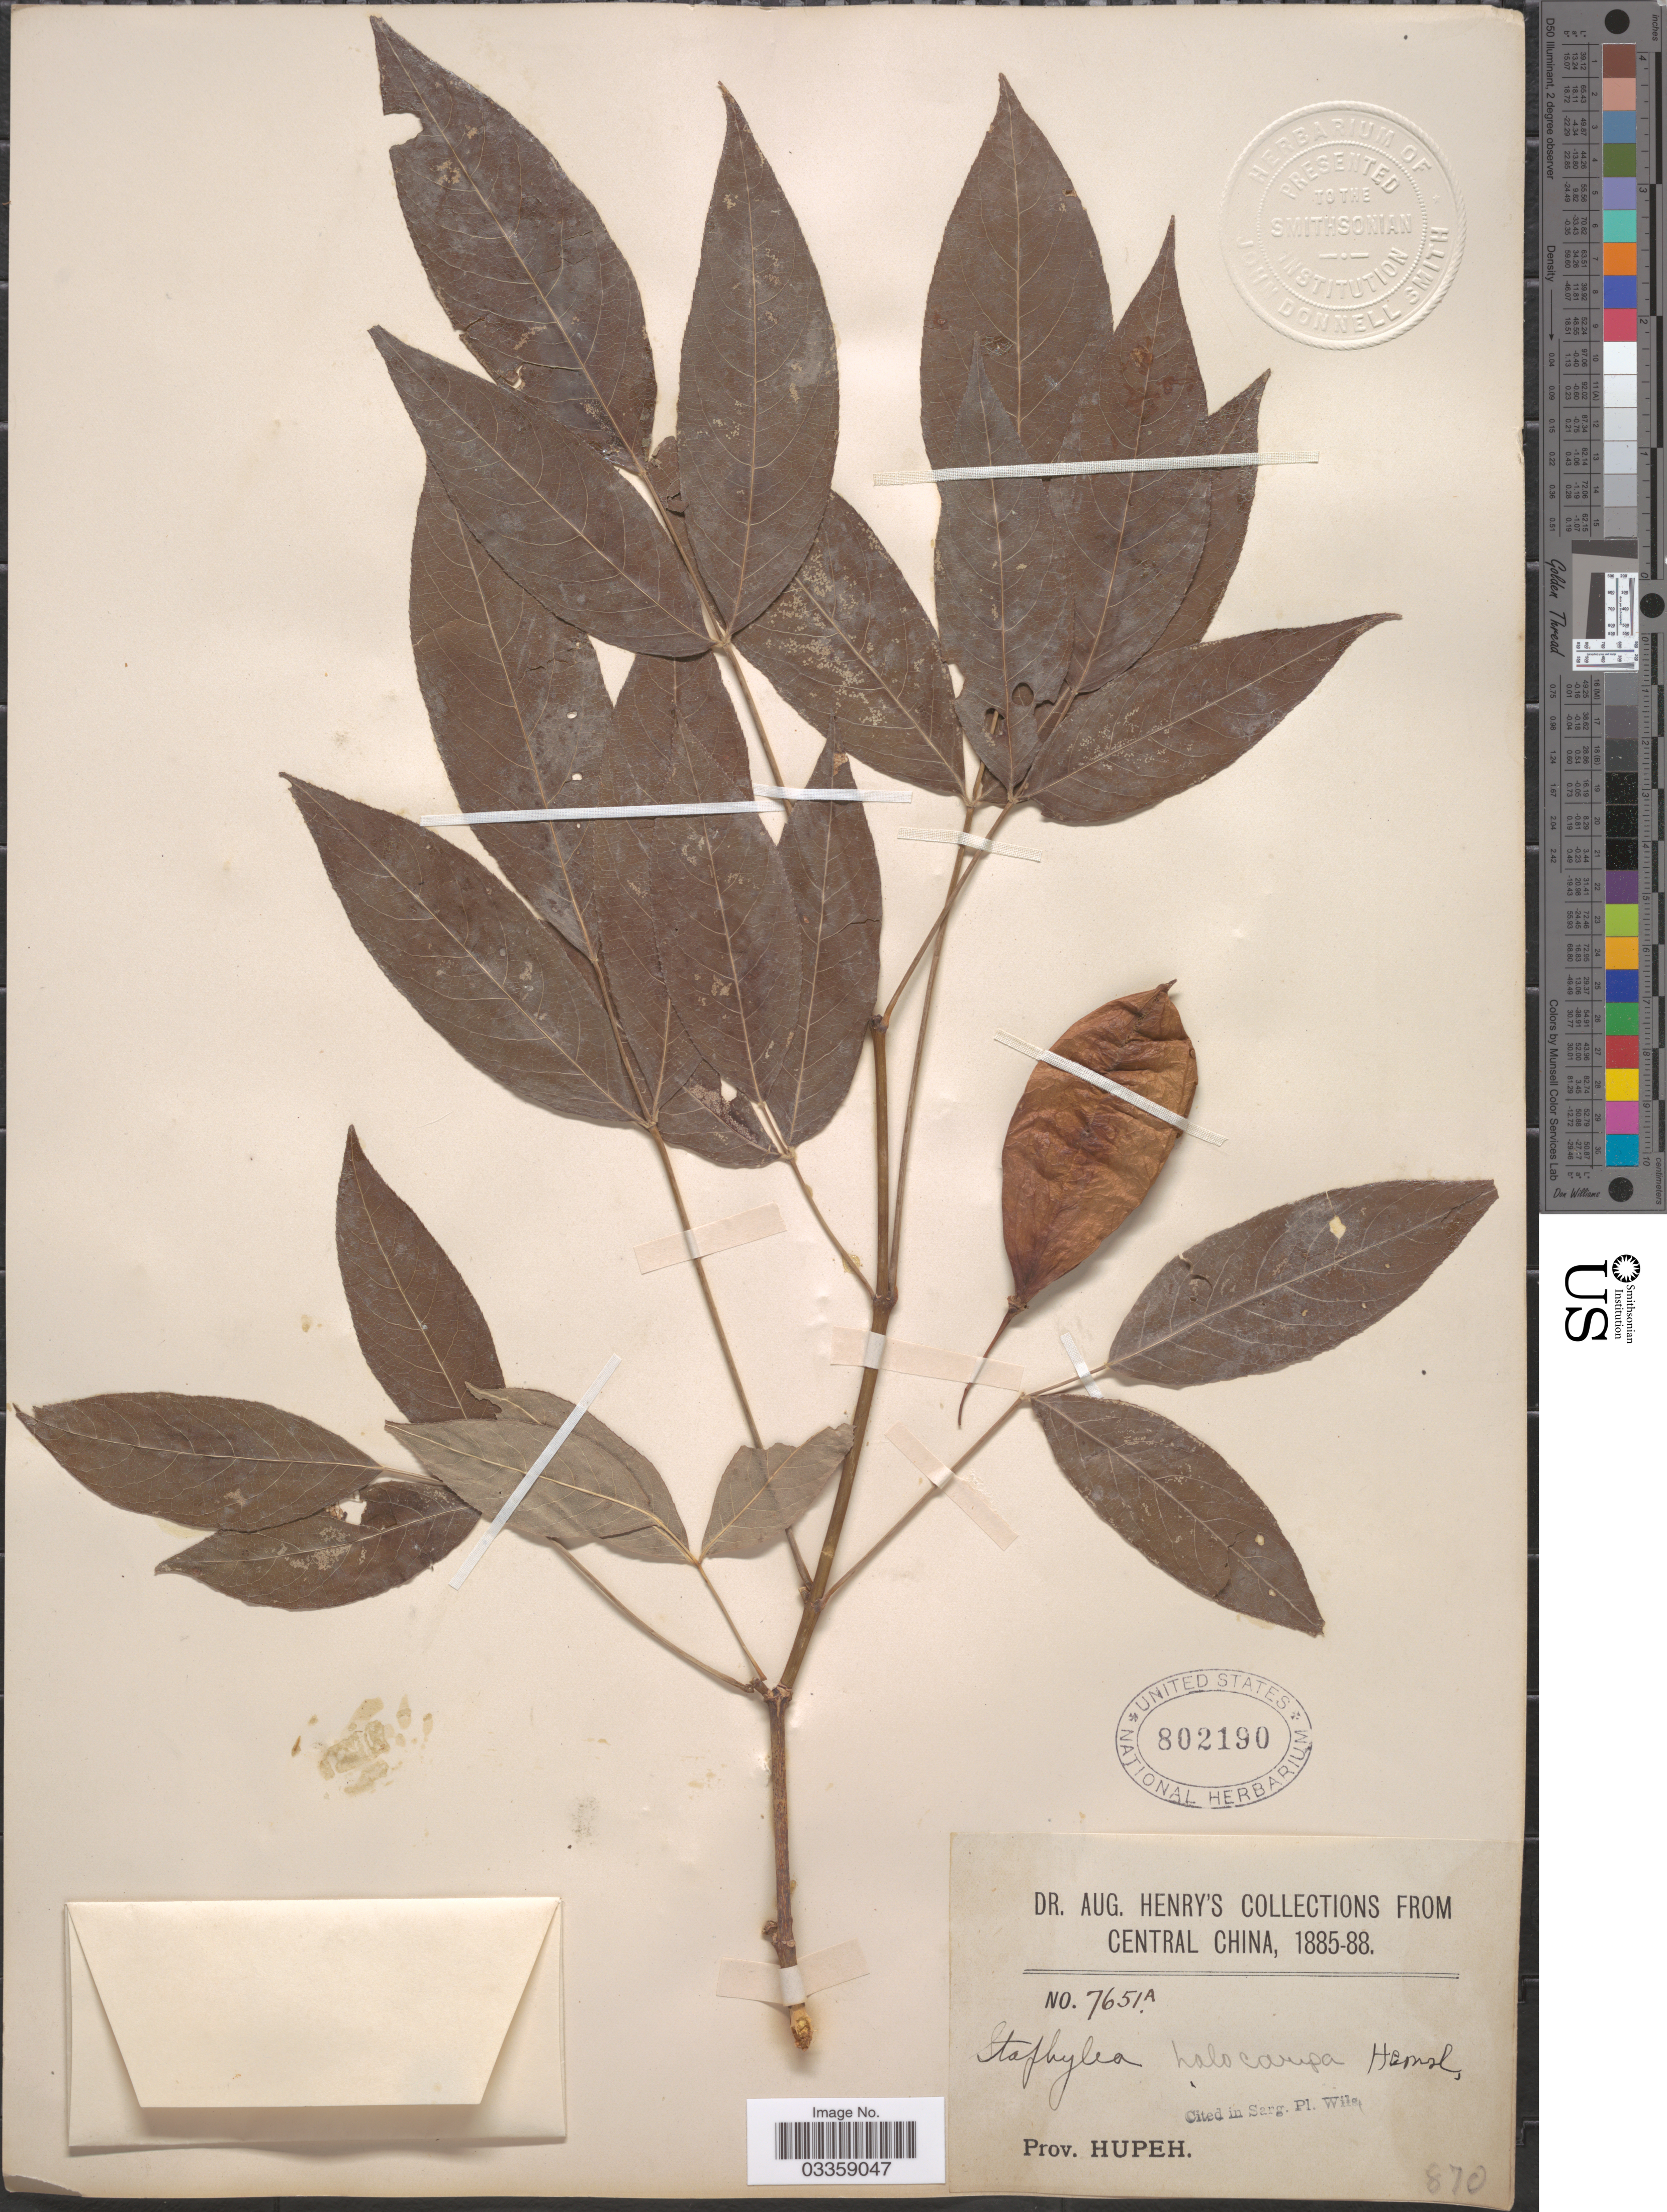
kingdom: Plantae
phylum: Tracheophyta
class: Magnoliopsida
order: Crossosomatales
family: Staphyleaceae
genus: Staphylea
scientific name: Staphylea holocarpa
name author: Hemsl.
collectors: A. Henry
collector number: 7651 A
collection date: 1885/1888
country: China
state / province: Hubei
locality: Central China. Prov. Hupeh.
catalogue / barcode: US 802190